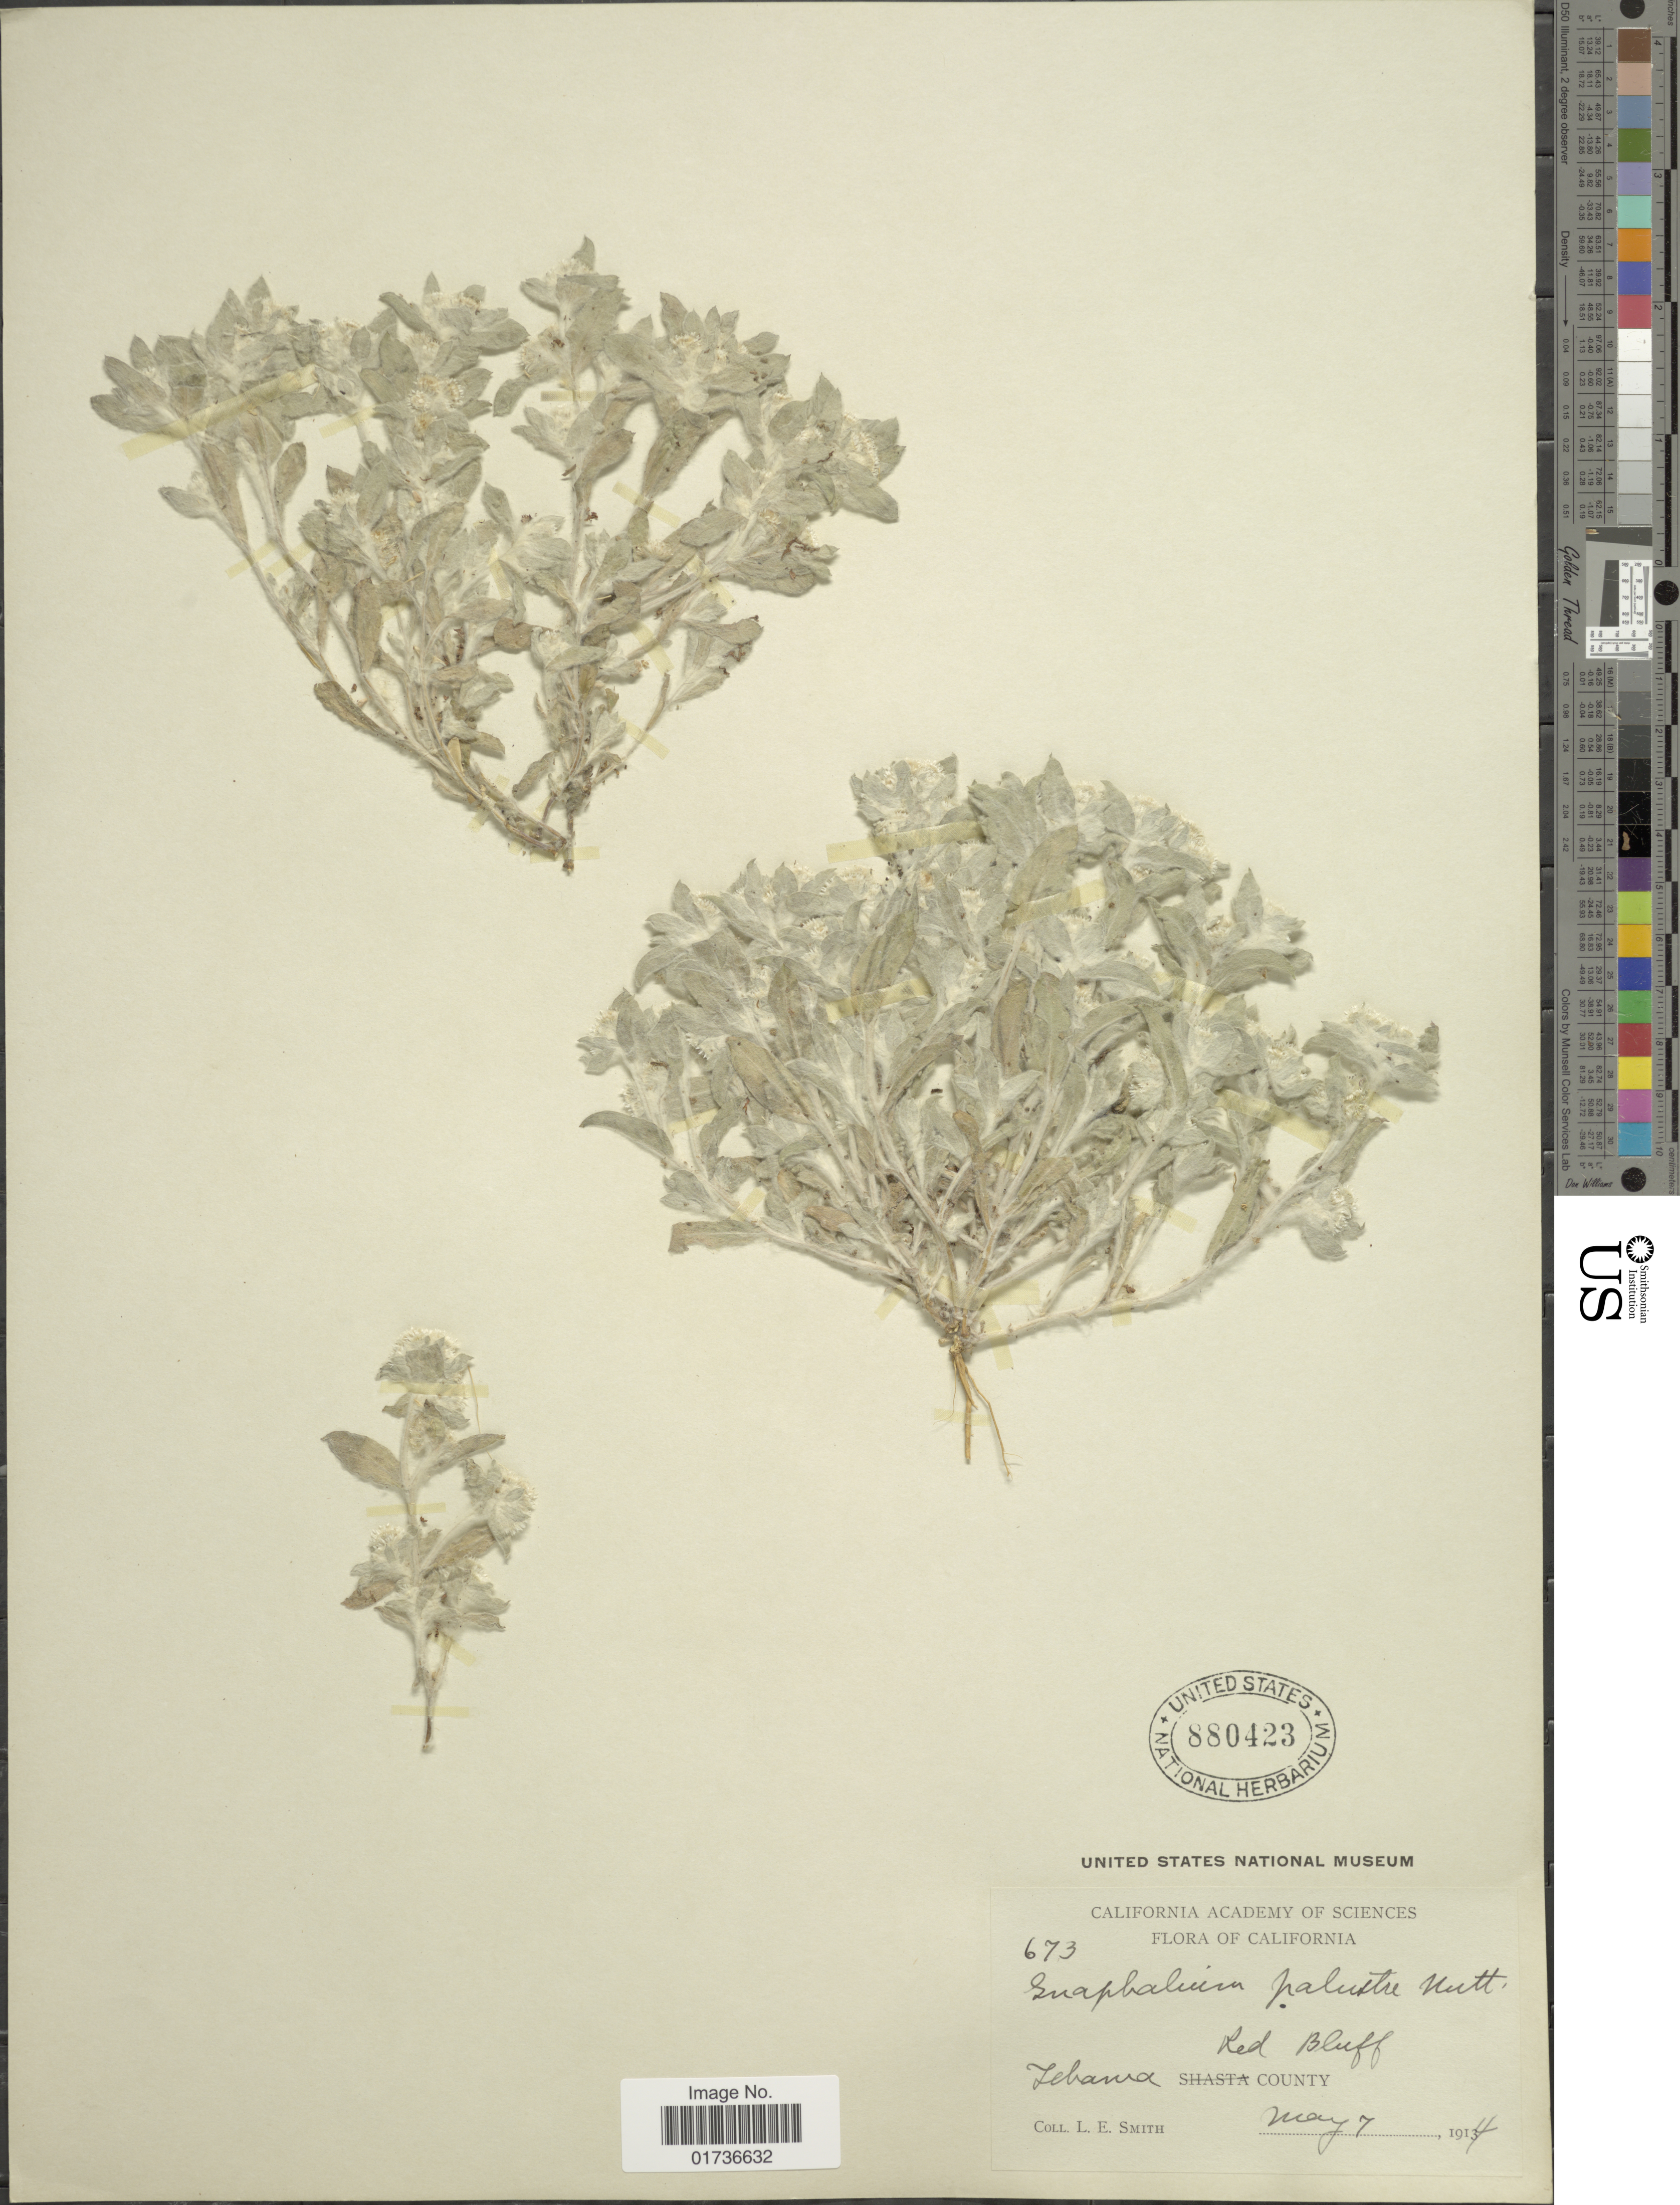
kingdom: Plantae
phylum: Tracheophyta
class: Magnoliopsida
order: Asterales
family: Asteraceae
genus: Gnaphalium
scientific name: Gnaphalium palustre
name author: Nutt.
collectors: L. E. Smith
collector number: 673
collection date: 1914-05-07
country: United States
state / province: California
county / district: Shasta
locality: Ichawa County, Red Bluff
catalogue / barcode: US 880423